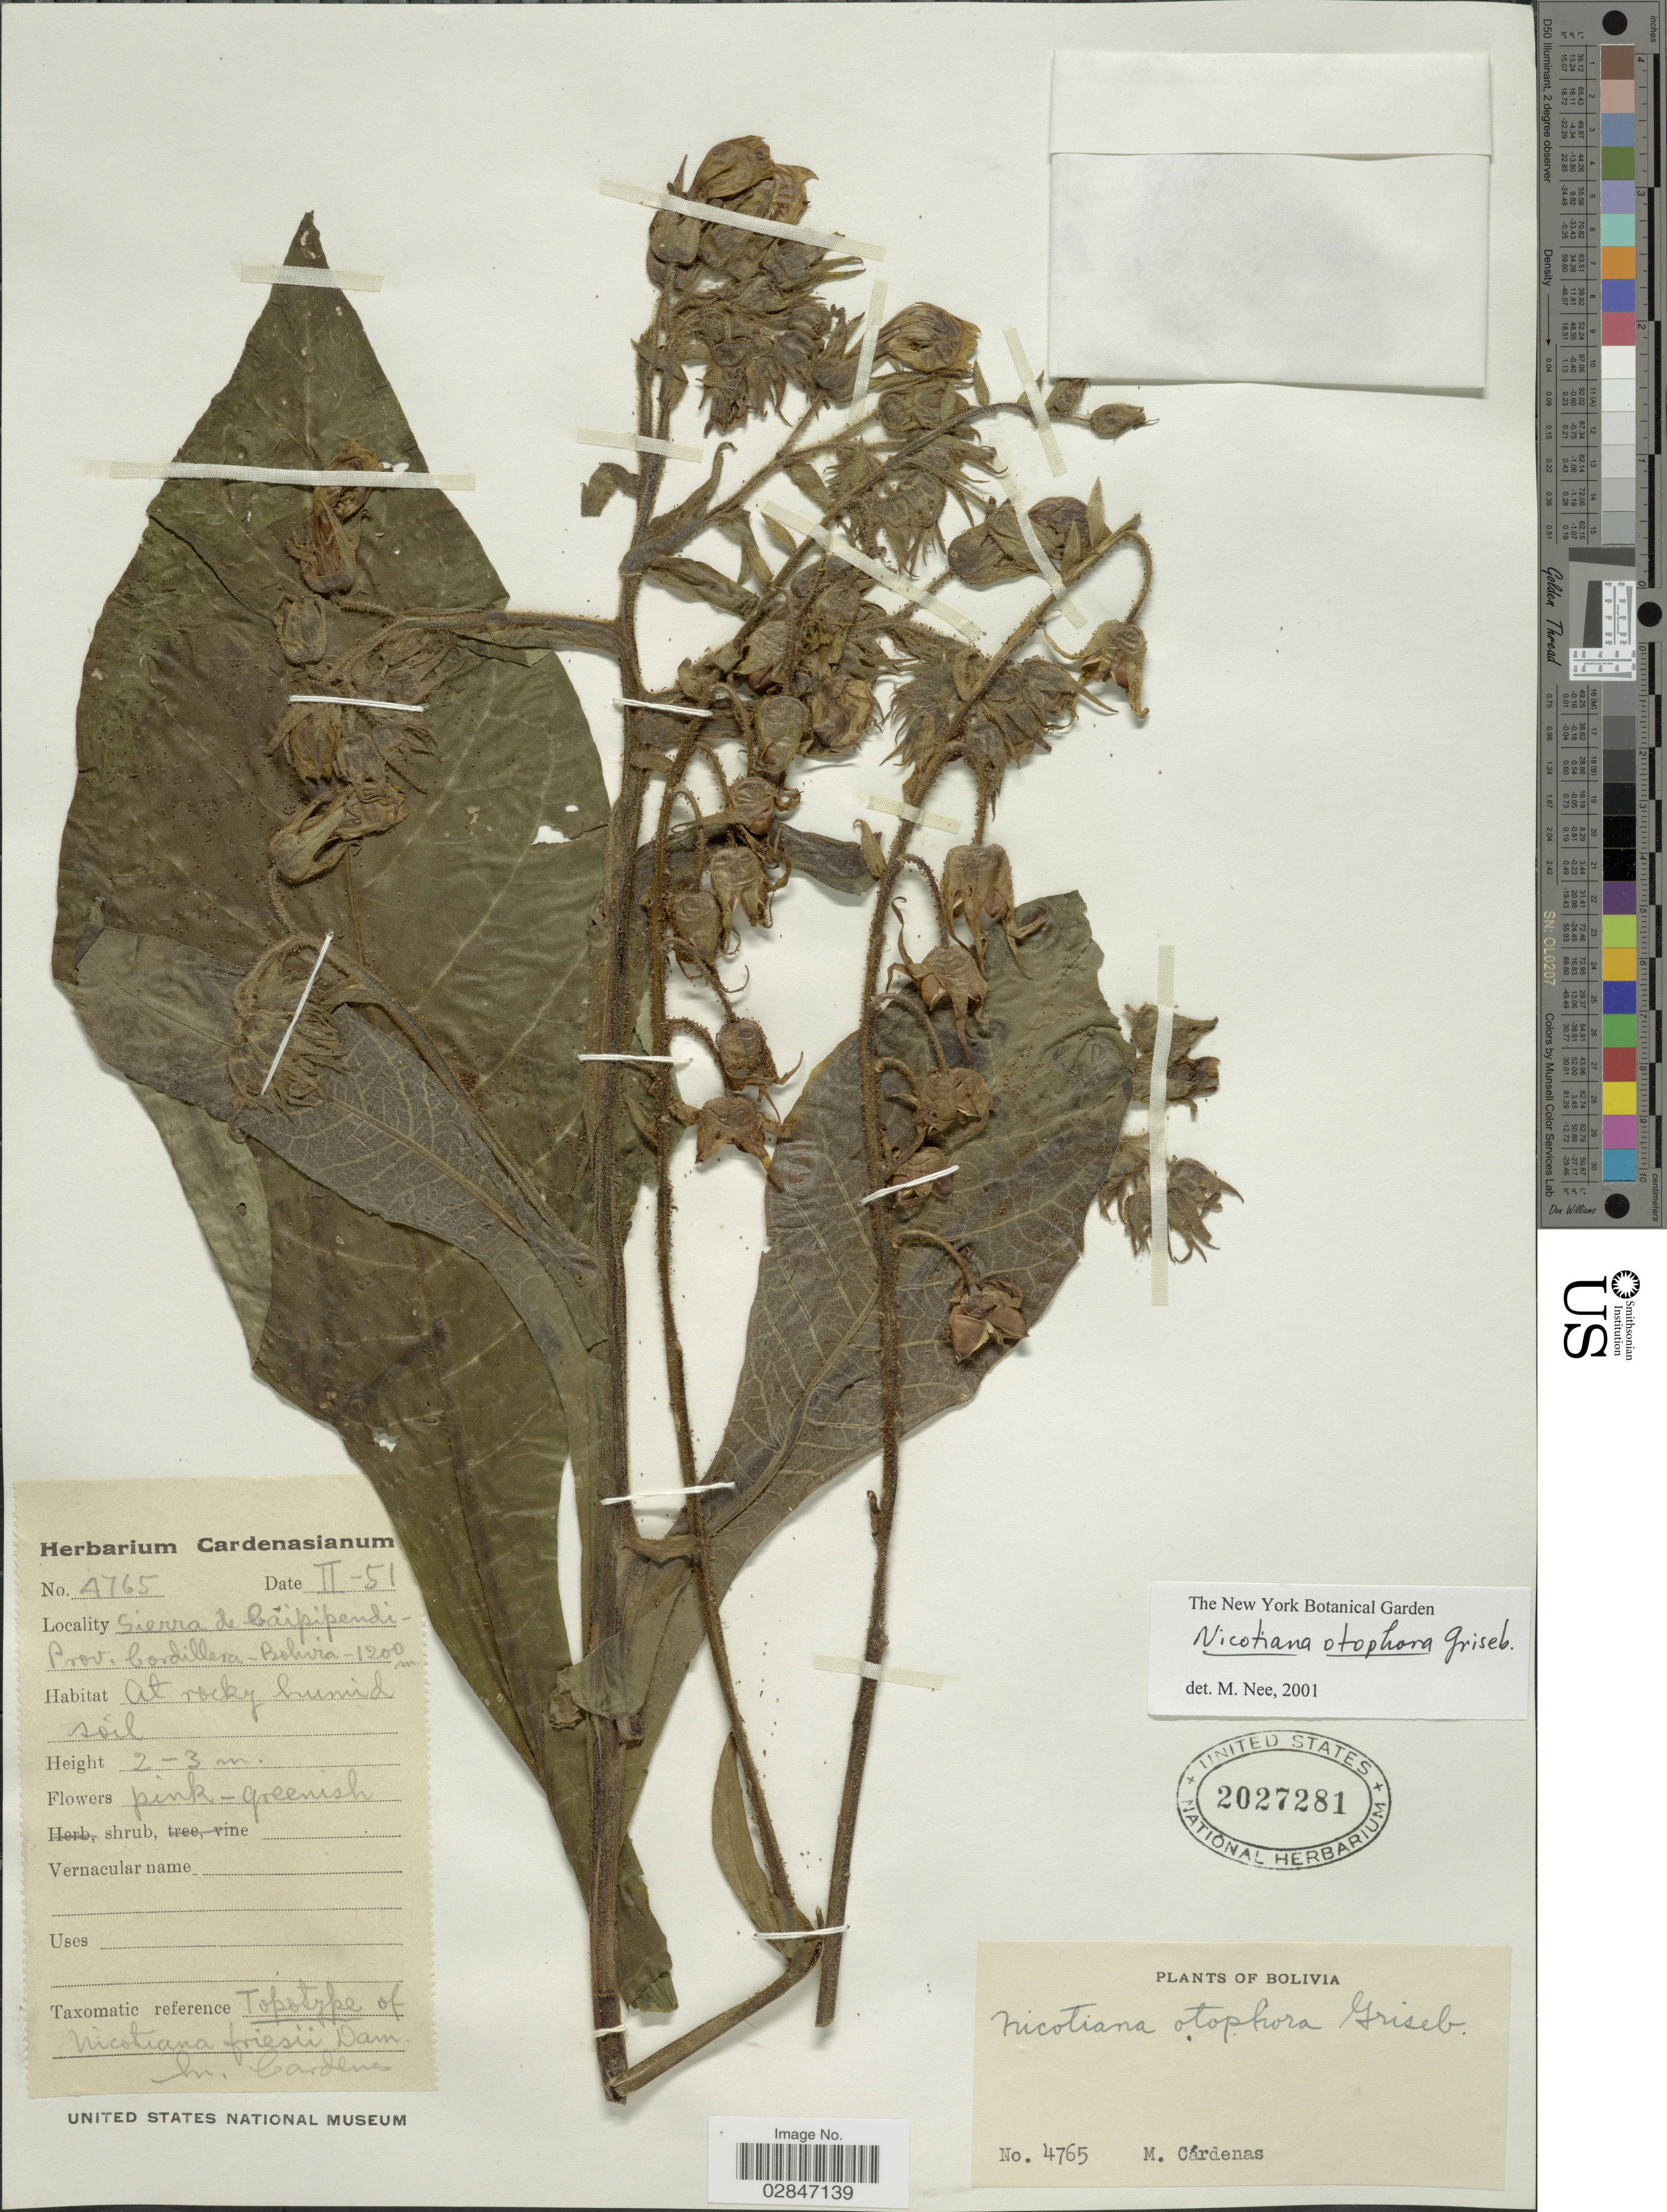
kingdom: Plantae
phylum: Tracheophyta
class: Magnoliopsida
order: Solanales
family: Solanaceae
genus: Nicotiana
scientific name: Nicotiana otophora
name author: Griseb.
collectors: M. Cárdenas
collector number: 4765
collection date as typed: Transcribed d/m/y: /2/51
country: Bolivia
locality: Sierra de Caipipendi, Prov. Cordillera.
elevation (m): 1200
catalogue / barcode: US 2027281